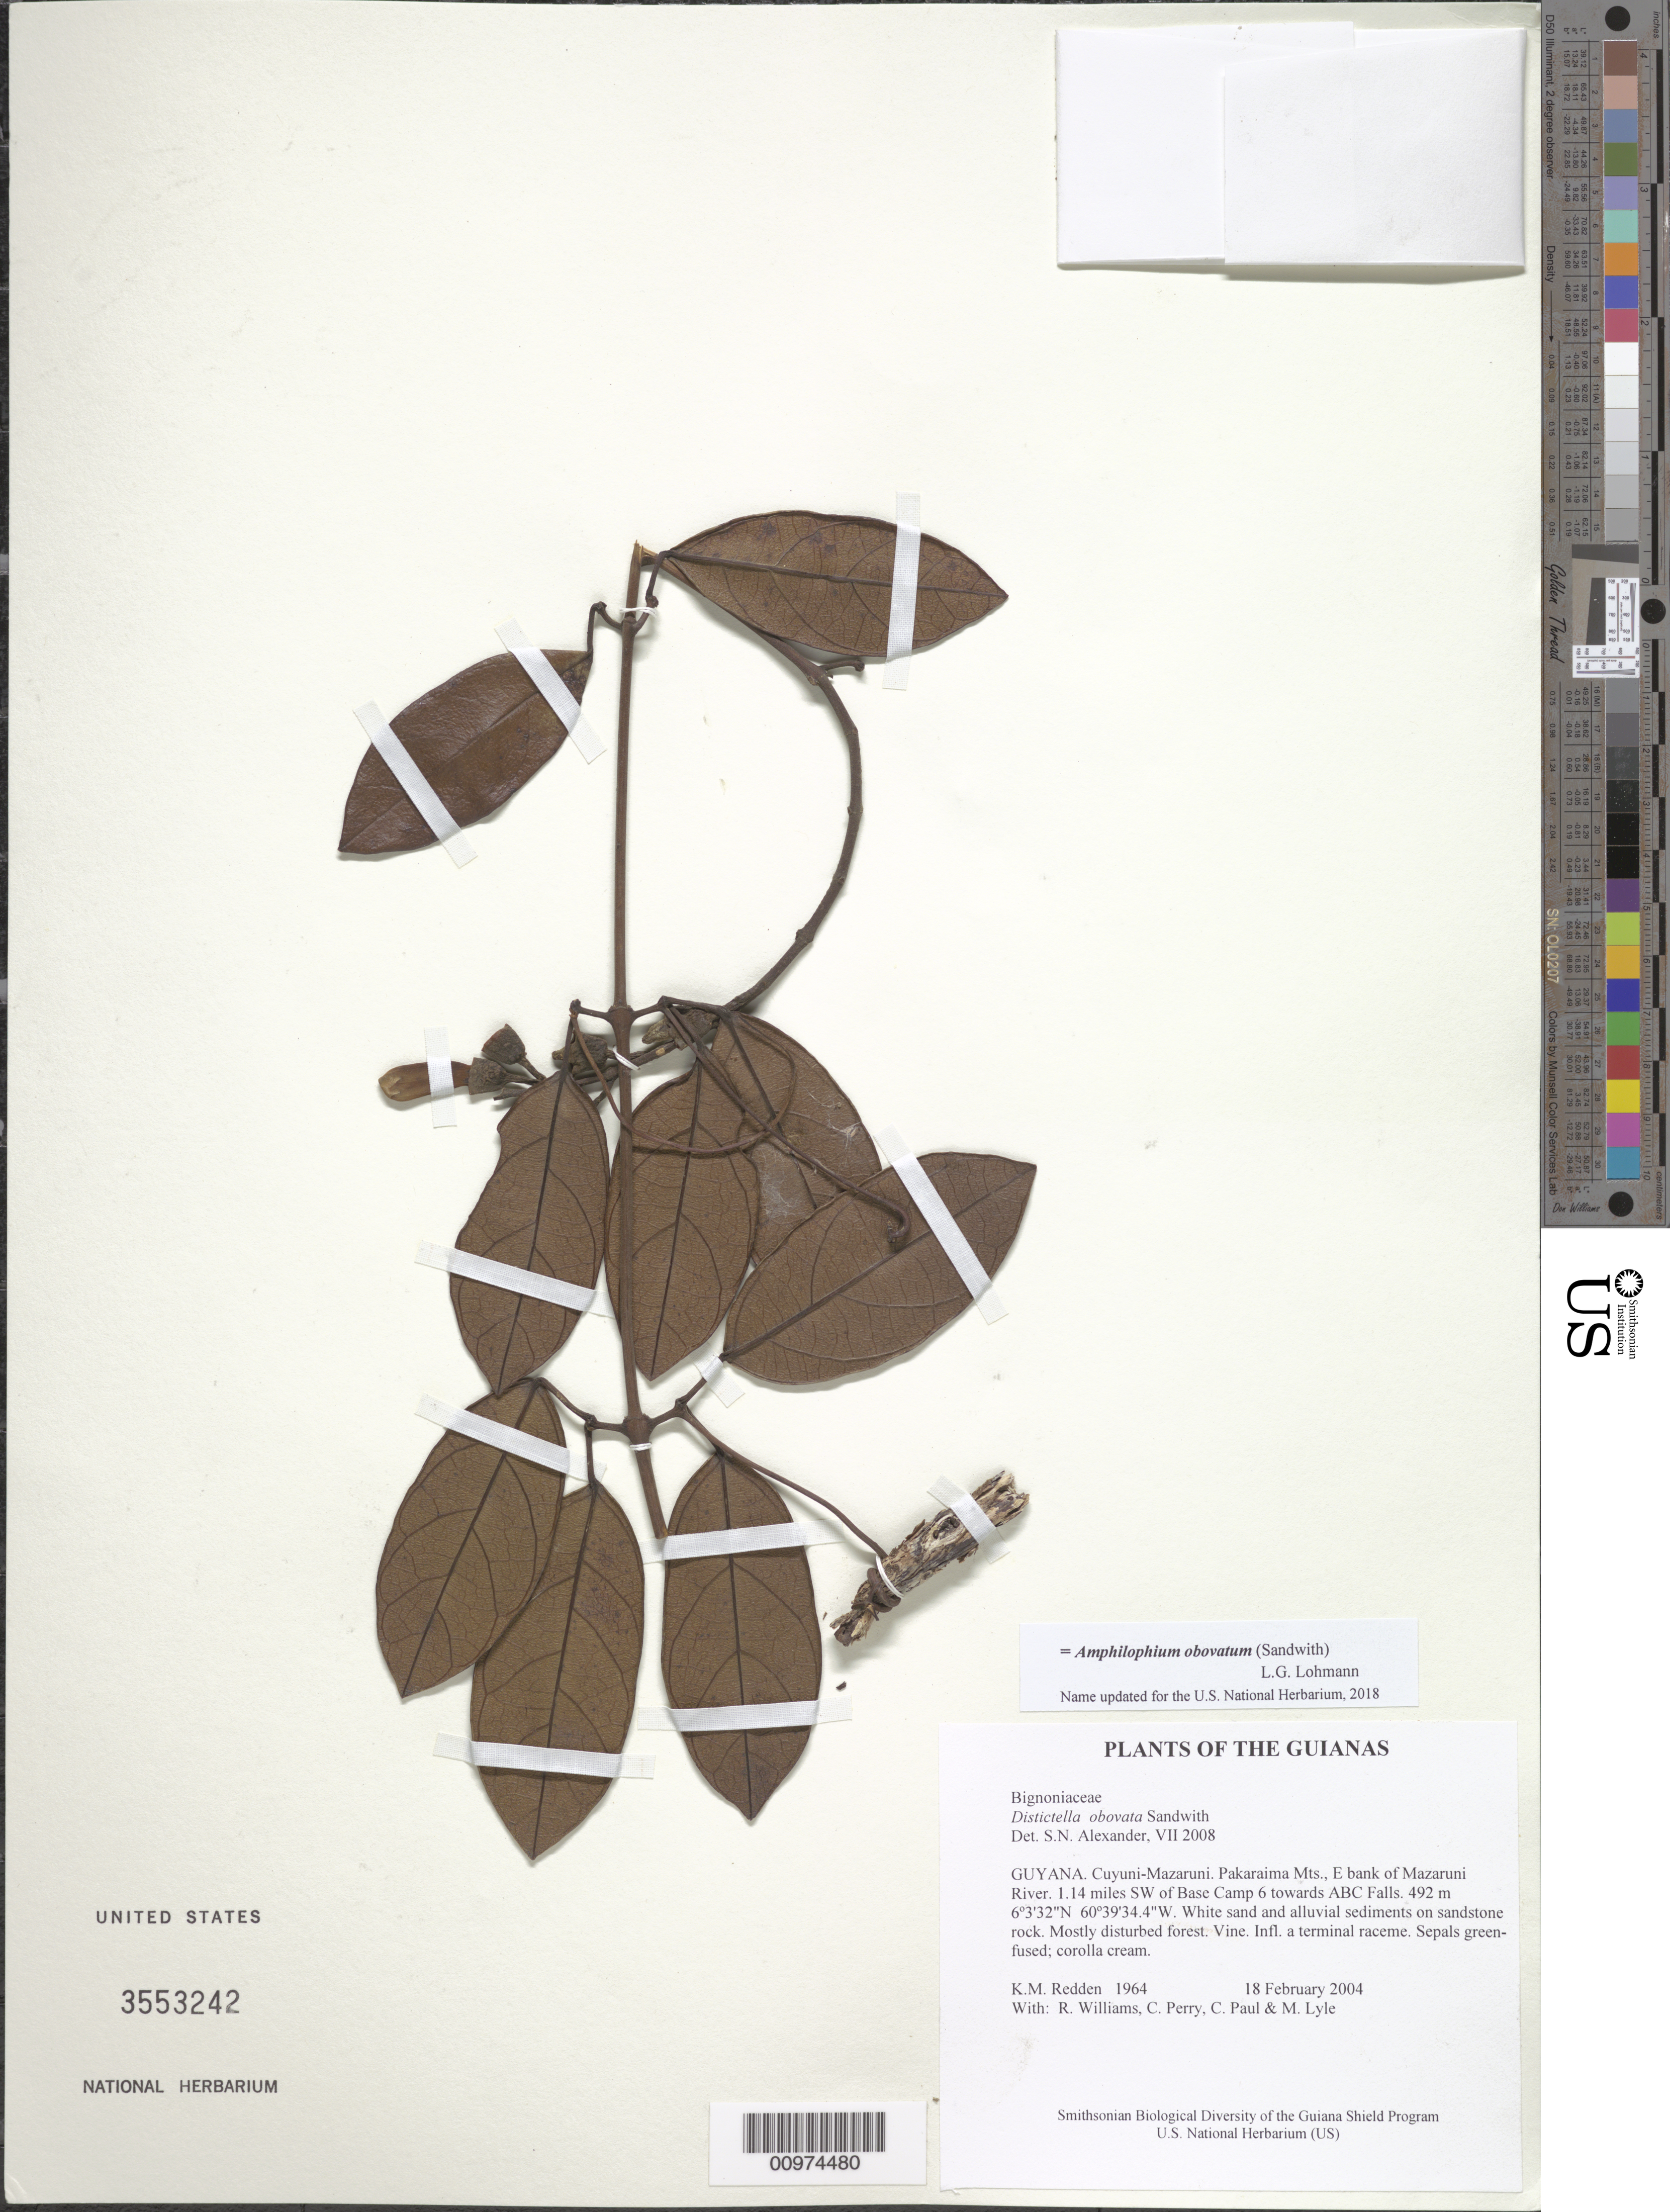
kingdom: Plantae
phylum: Tracheophyta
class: Magnoliopsida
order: Lamiales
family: Bignoniaceae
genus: Amphilophium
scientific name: Amphilophium obovatum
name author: (Sandwith) L.G. Lohmann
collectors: K. M. Redden, R. Williams, C. Perry, C. Paul & M. Lyle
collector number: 1964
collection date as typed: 18 February 2004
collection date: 2004-02-18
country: Guyana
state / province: Cuyuni-Mazaruni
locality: Pakaraima Mts., E bank of Mazaruni River. 1.14 miles SW of Base Camp 6 towards ABC Falls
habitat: White sand and alluvial sediments on sandstone rock. Mostly disturbed forest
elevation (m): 492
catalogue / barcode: US 3553242